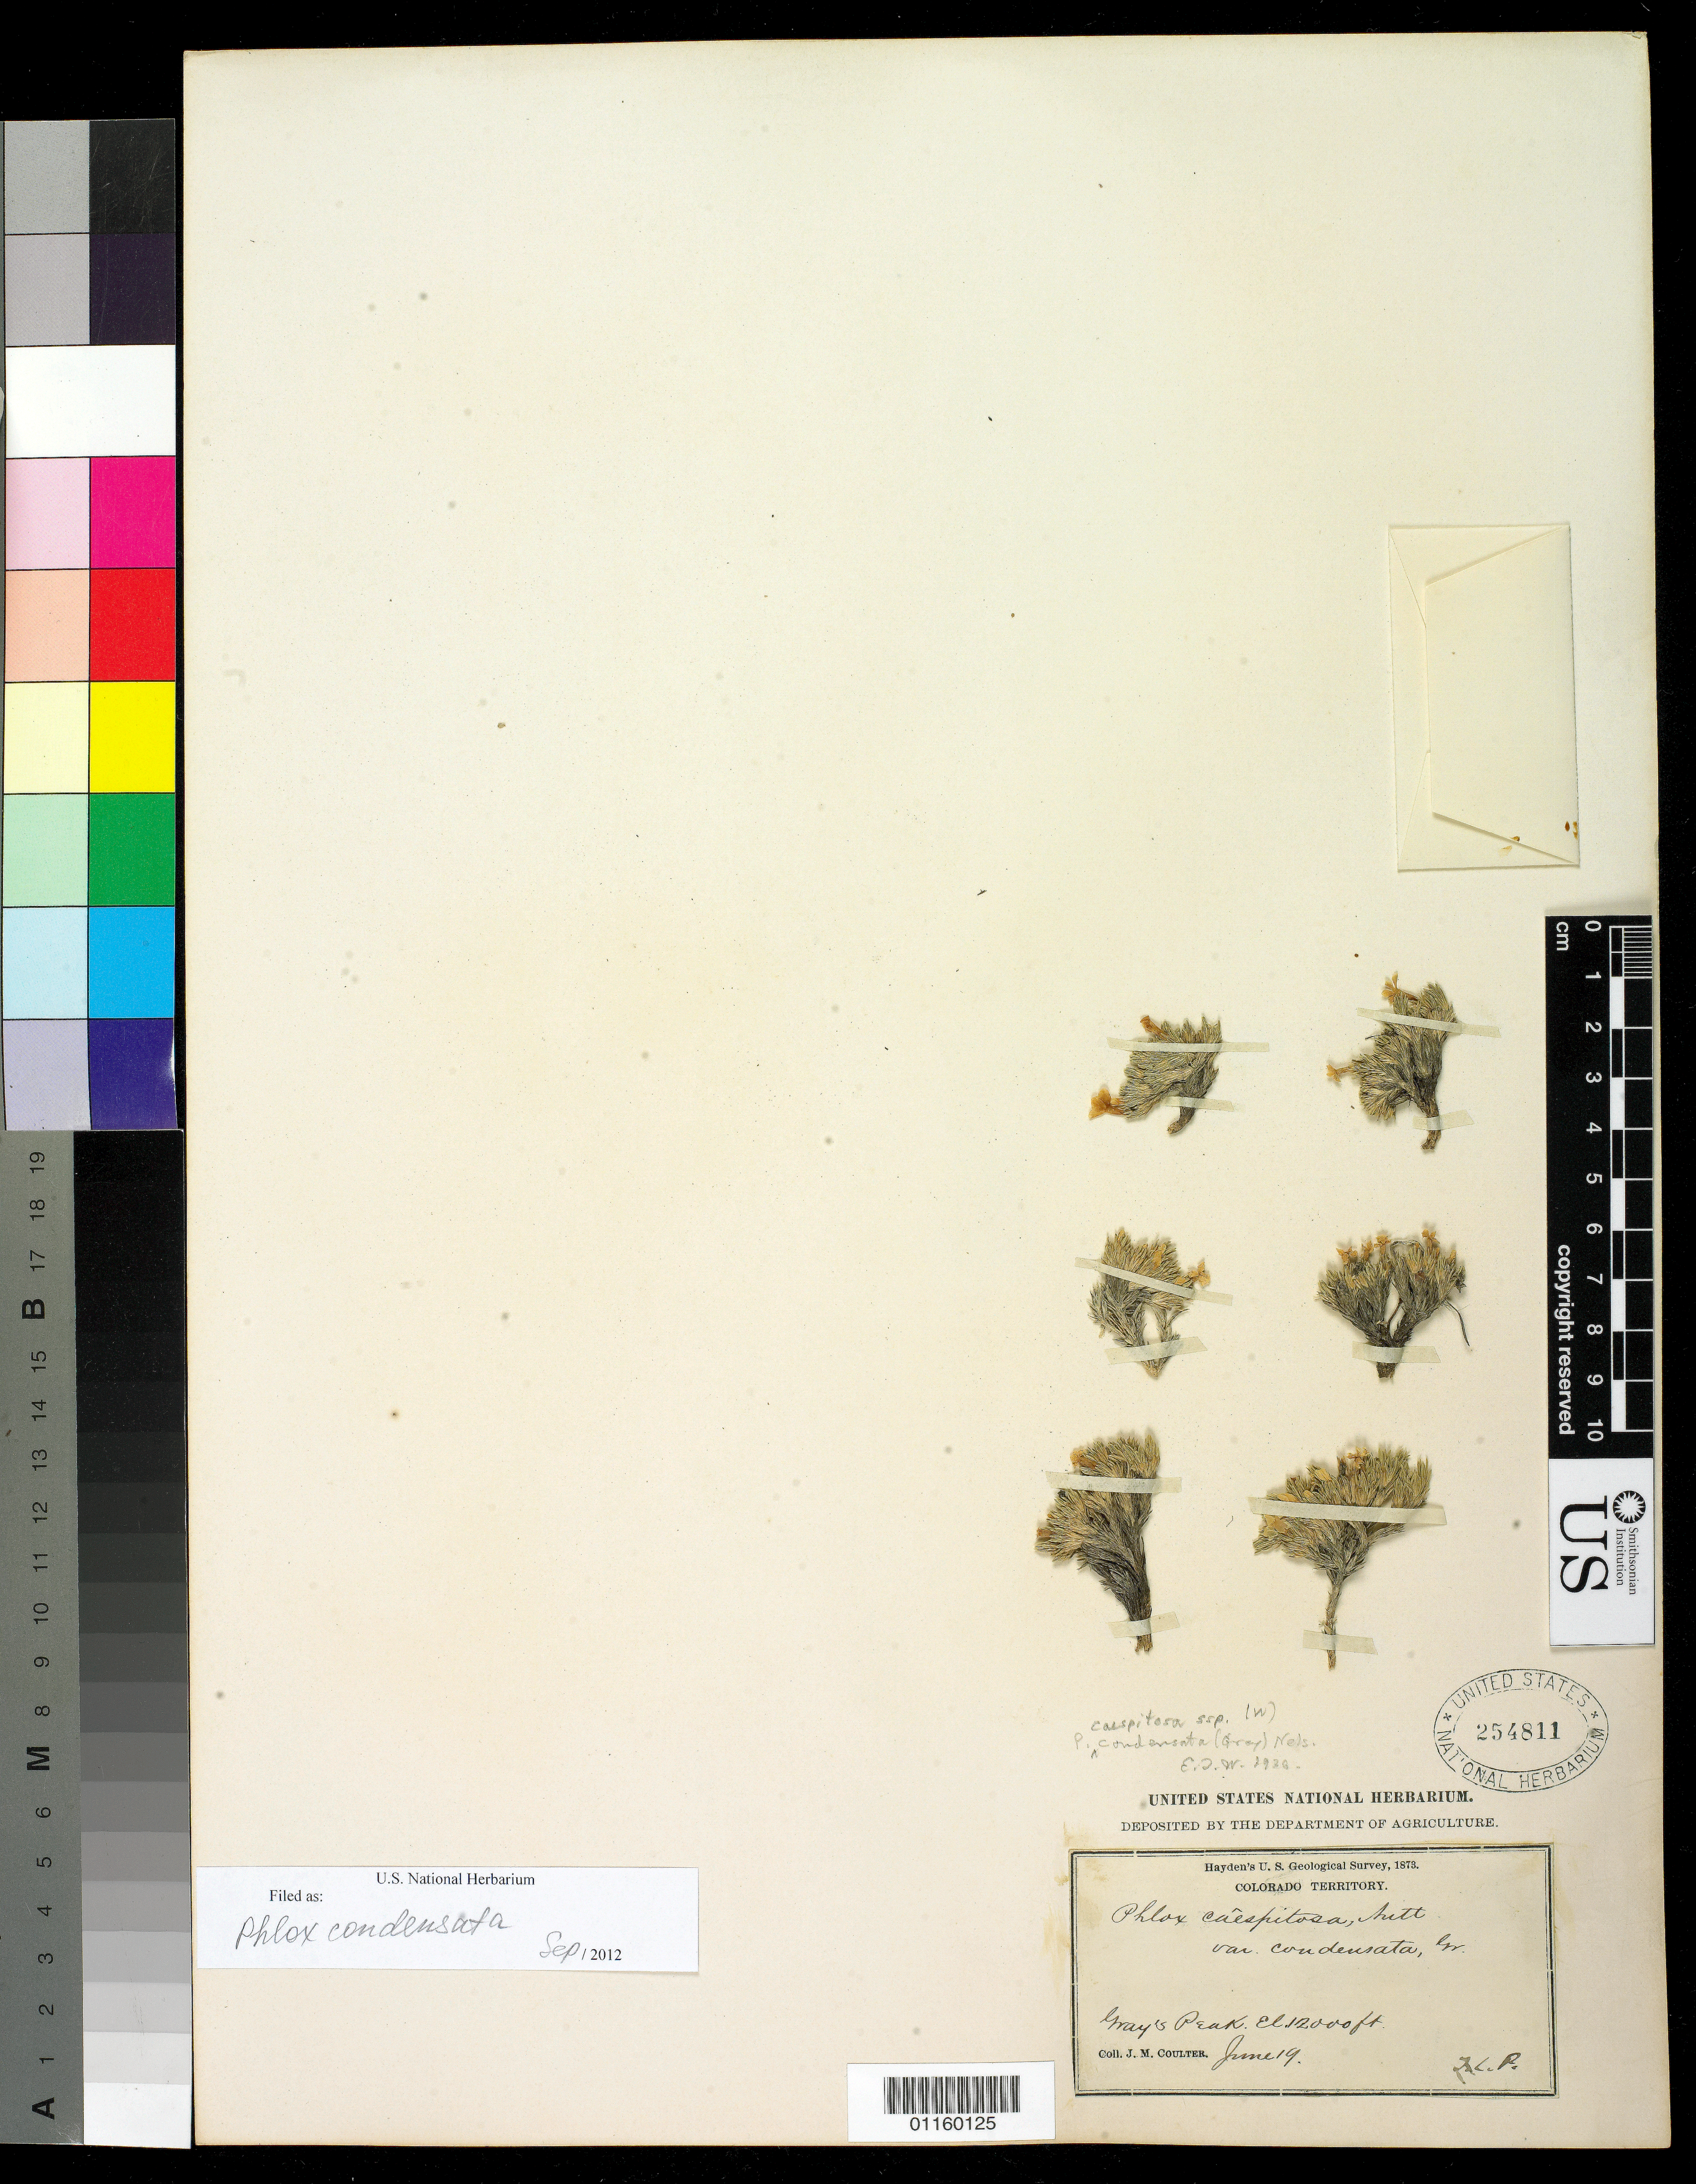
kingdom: Plantae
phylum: Tracheophyta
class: Magnoliopsida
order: Ericales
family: Polemoniaceae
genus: Phlox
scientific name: Phlox condensata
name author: (A. Gray) E.E. Nelson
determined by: Mayfield, M. H.; Ferguson, C. J.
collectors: J. M. Coulter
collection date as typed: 19 Jun 1873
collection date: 1873-06-19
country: United States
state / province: Colorado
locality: Gray's Peak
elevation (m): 3658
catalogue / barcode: US 254811